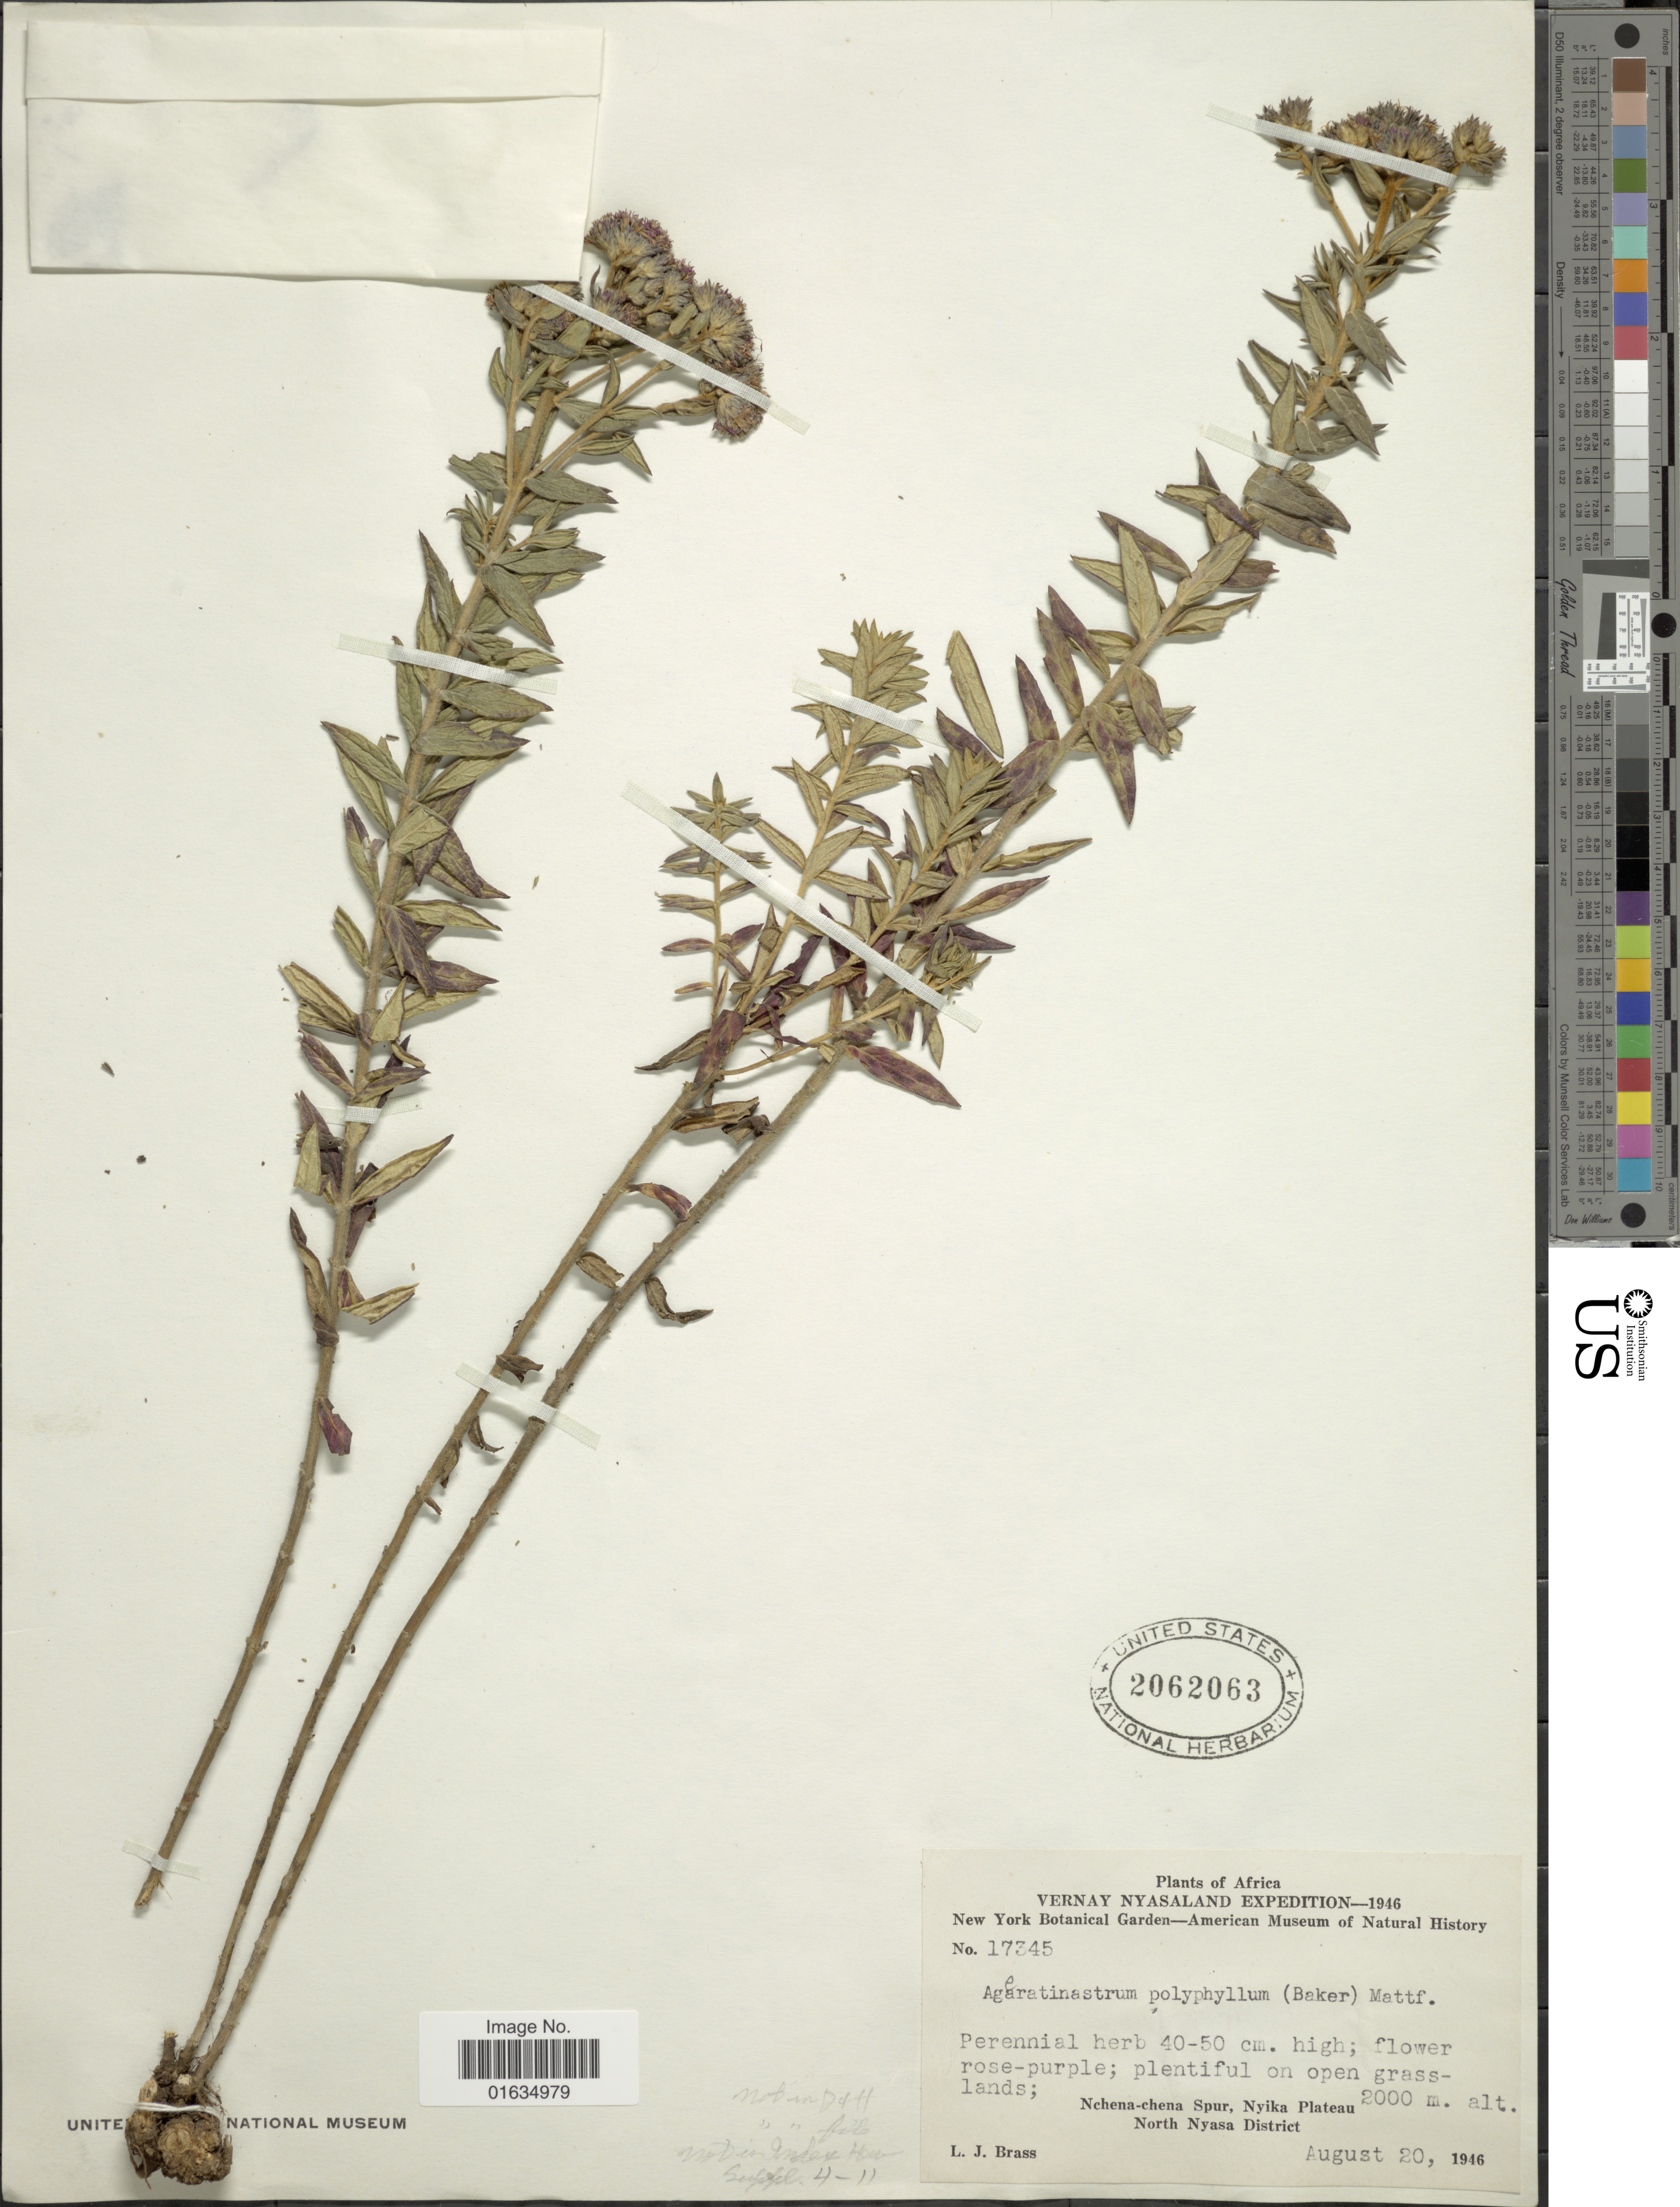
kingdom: Plantae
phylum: Tracheophyta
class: Magnoliopsida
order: Asterales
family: Asteraceae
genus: Ageratinastrum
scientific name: Ageratinastrum polyphyllum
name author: (Baker) Mattf.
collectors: L. J. Brass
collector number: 17345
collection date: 1946-08-20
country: Malawi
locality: Afrika, Vernay Nyasaland, Nchena-chena Spur, Nyika Plateau,North Nyasa District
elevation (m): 2000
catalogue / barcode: US 2062063